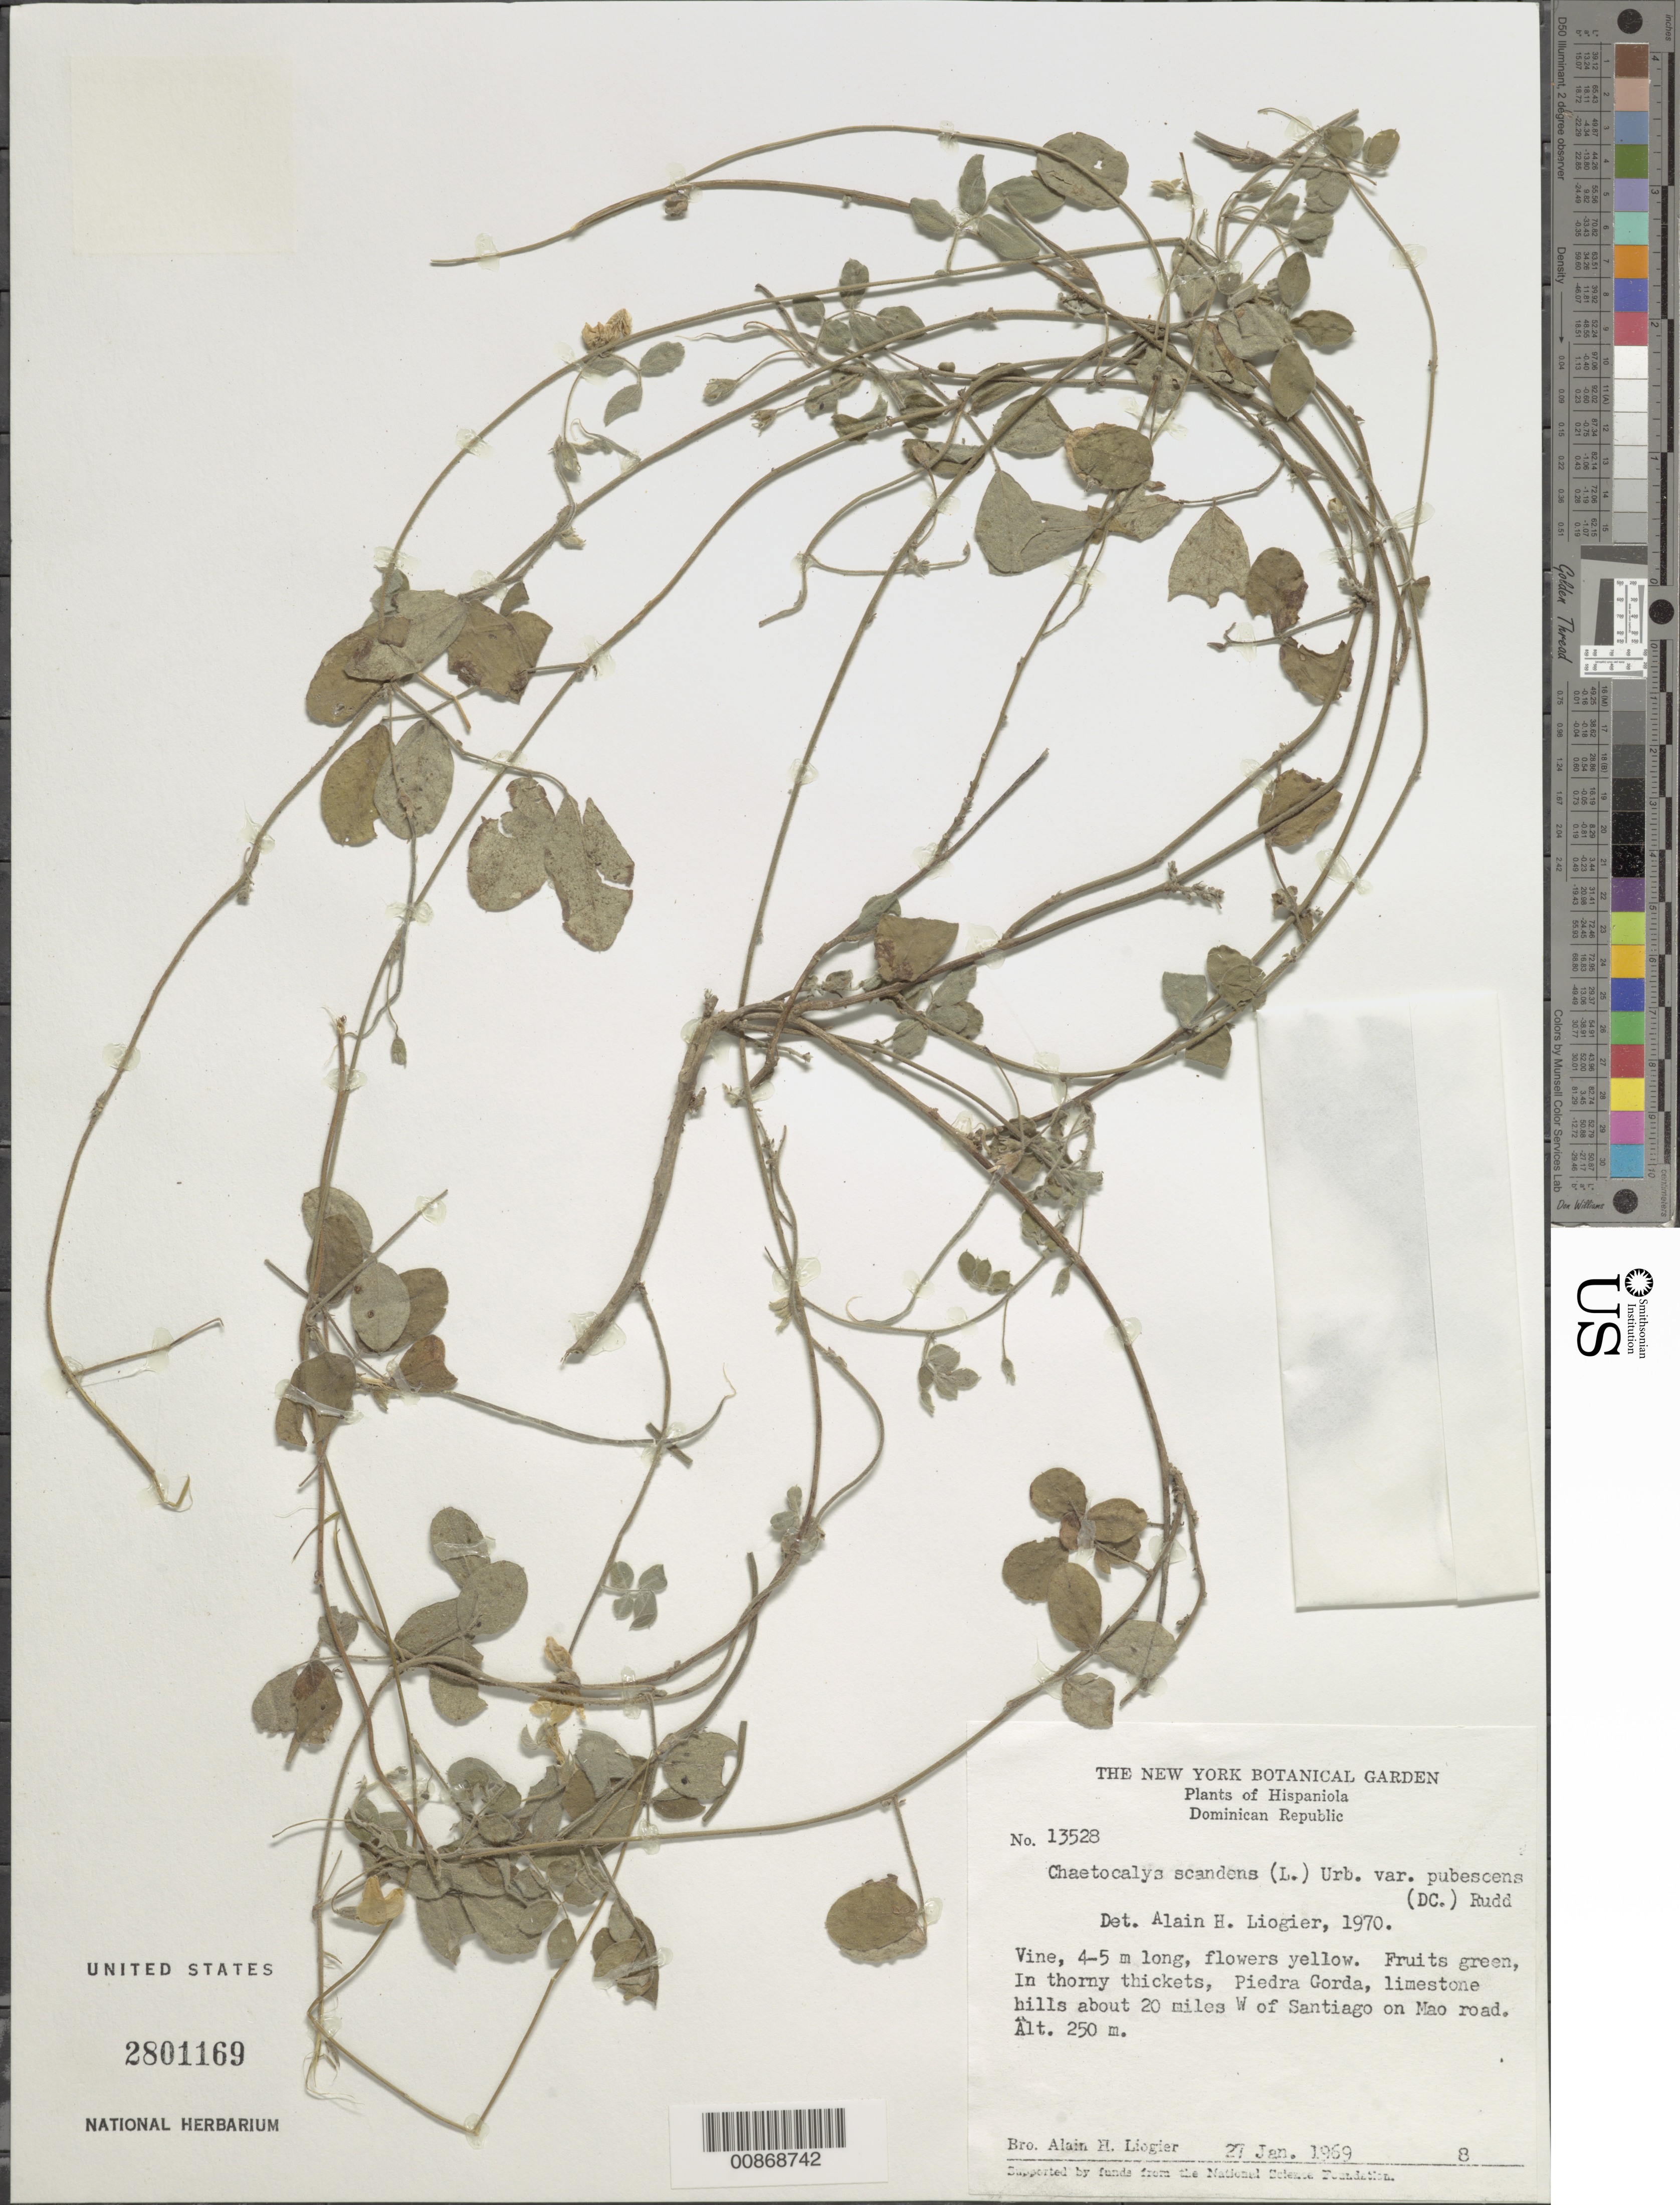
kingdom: Plantae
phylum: Tracheophyta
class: Magnoliopsida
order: Fabales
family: Fabaceae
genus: Chaetocalyx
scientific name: Chaetocalyx scandens var. pubescens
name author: (DC.) Rudd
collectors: A. H. Liogier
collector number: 13528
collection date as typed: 27 Jan 1969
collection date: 1969-01-27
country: Dominican Republic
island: Hispaniola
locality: Piedra Gorda, limestone hills about 20 miles W of Santiago on Mao road.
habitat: In thorny thickets.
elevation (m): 250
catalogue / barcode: US 2801169